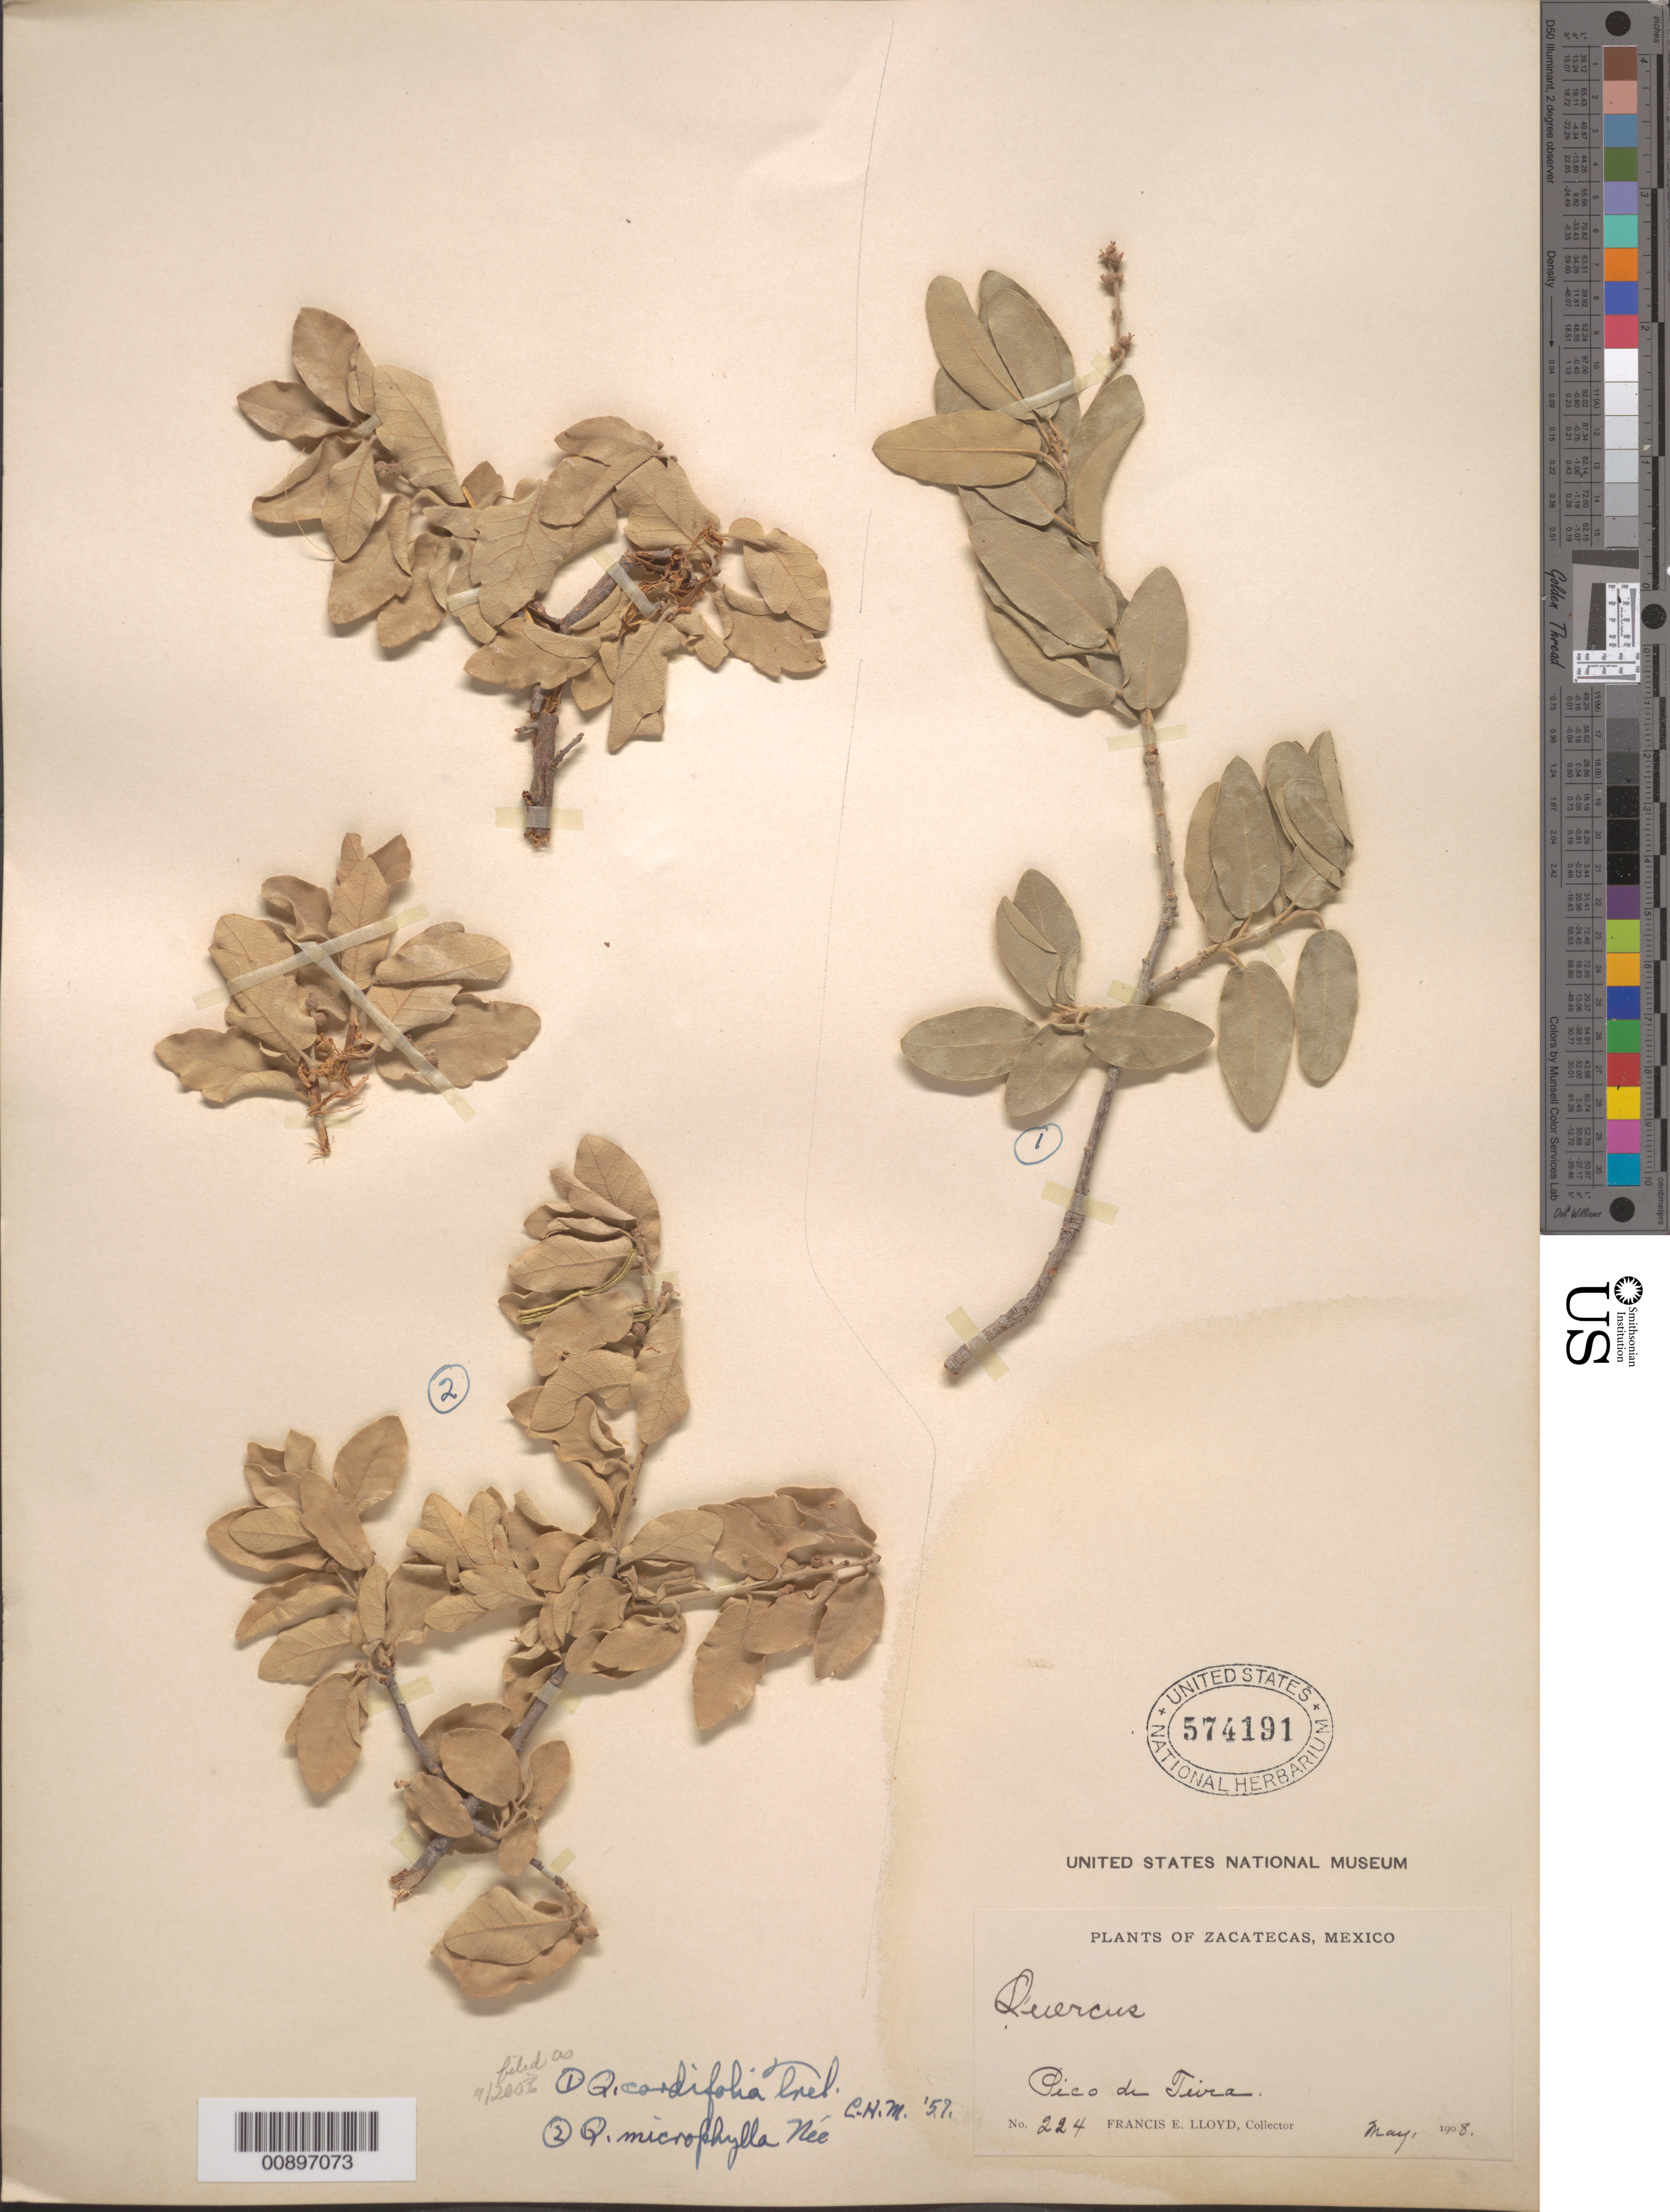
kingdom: Plantae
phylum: Tracheophyta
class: Magnoliopsida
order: Fagales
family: Fagaceae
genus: Quercus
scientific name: Quercus cordifolia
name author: Trel.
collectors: F. E. Lloyd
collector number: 224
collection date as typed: May 1908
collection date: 1908-05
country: Mexico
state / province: Zacatecas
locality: Pico de Teira, Zacatecas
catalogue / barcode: US 574191